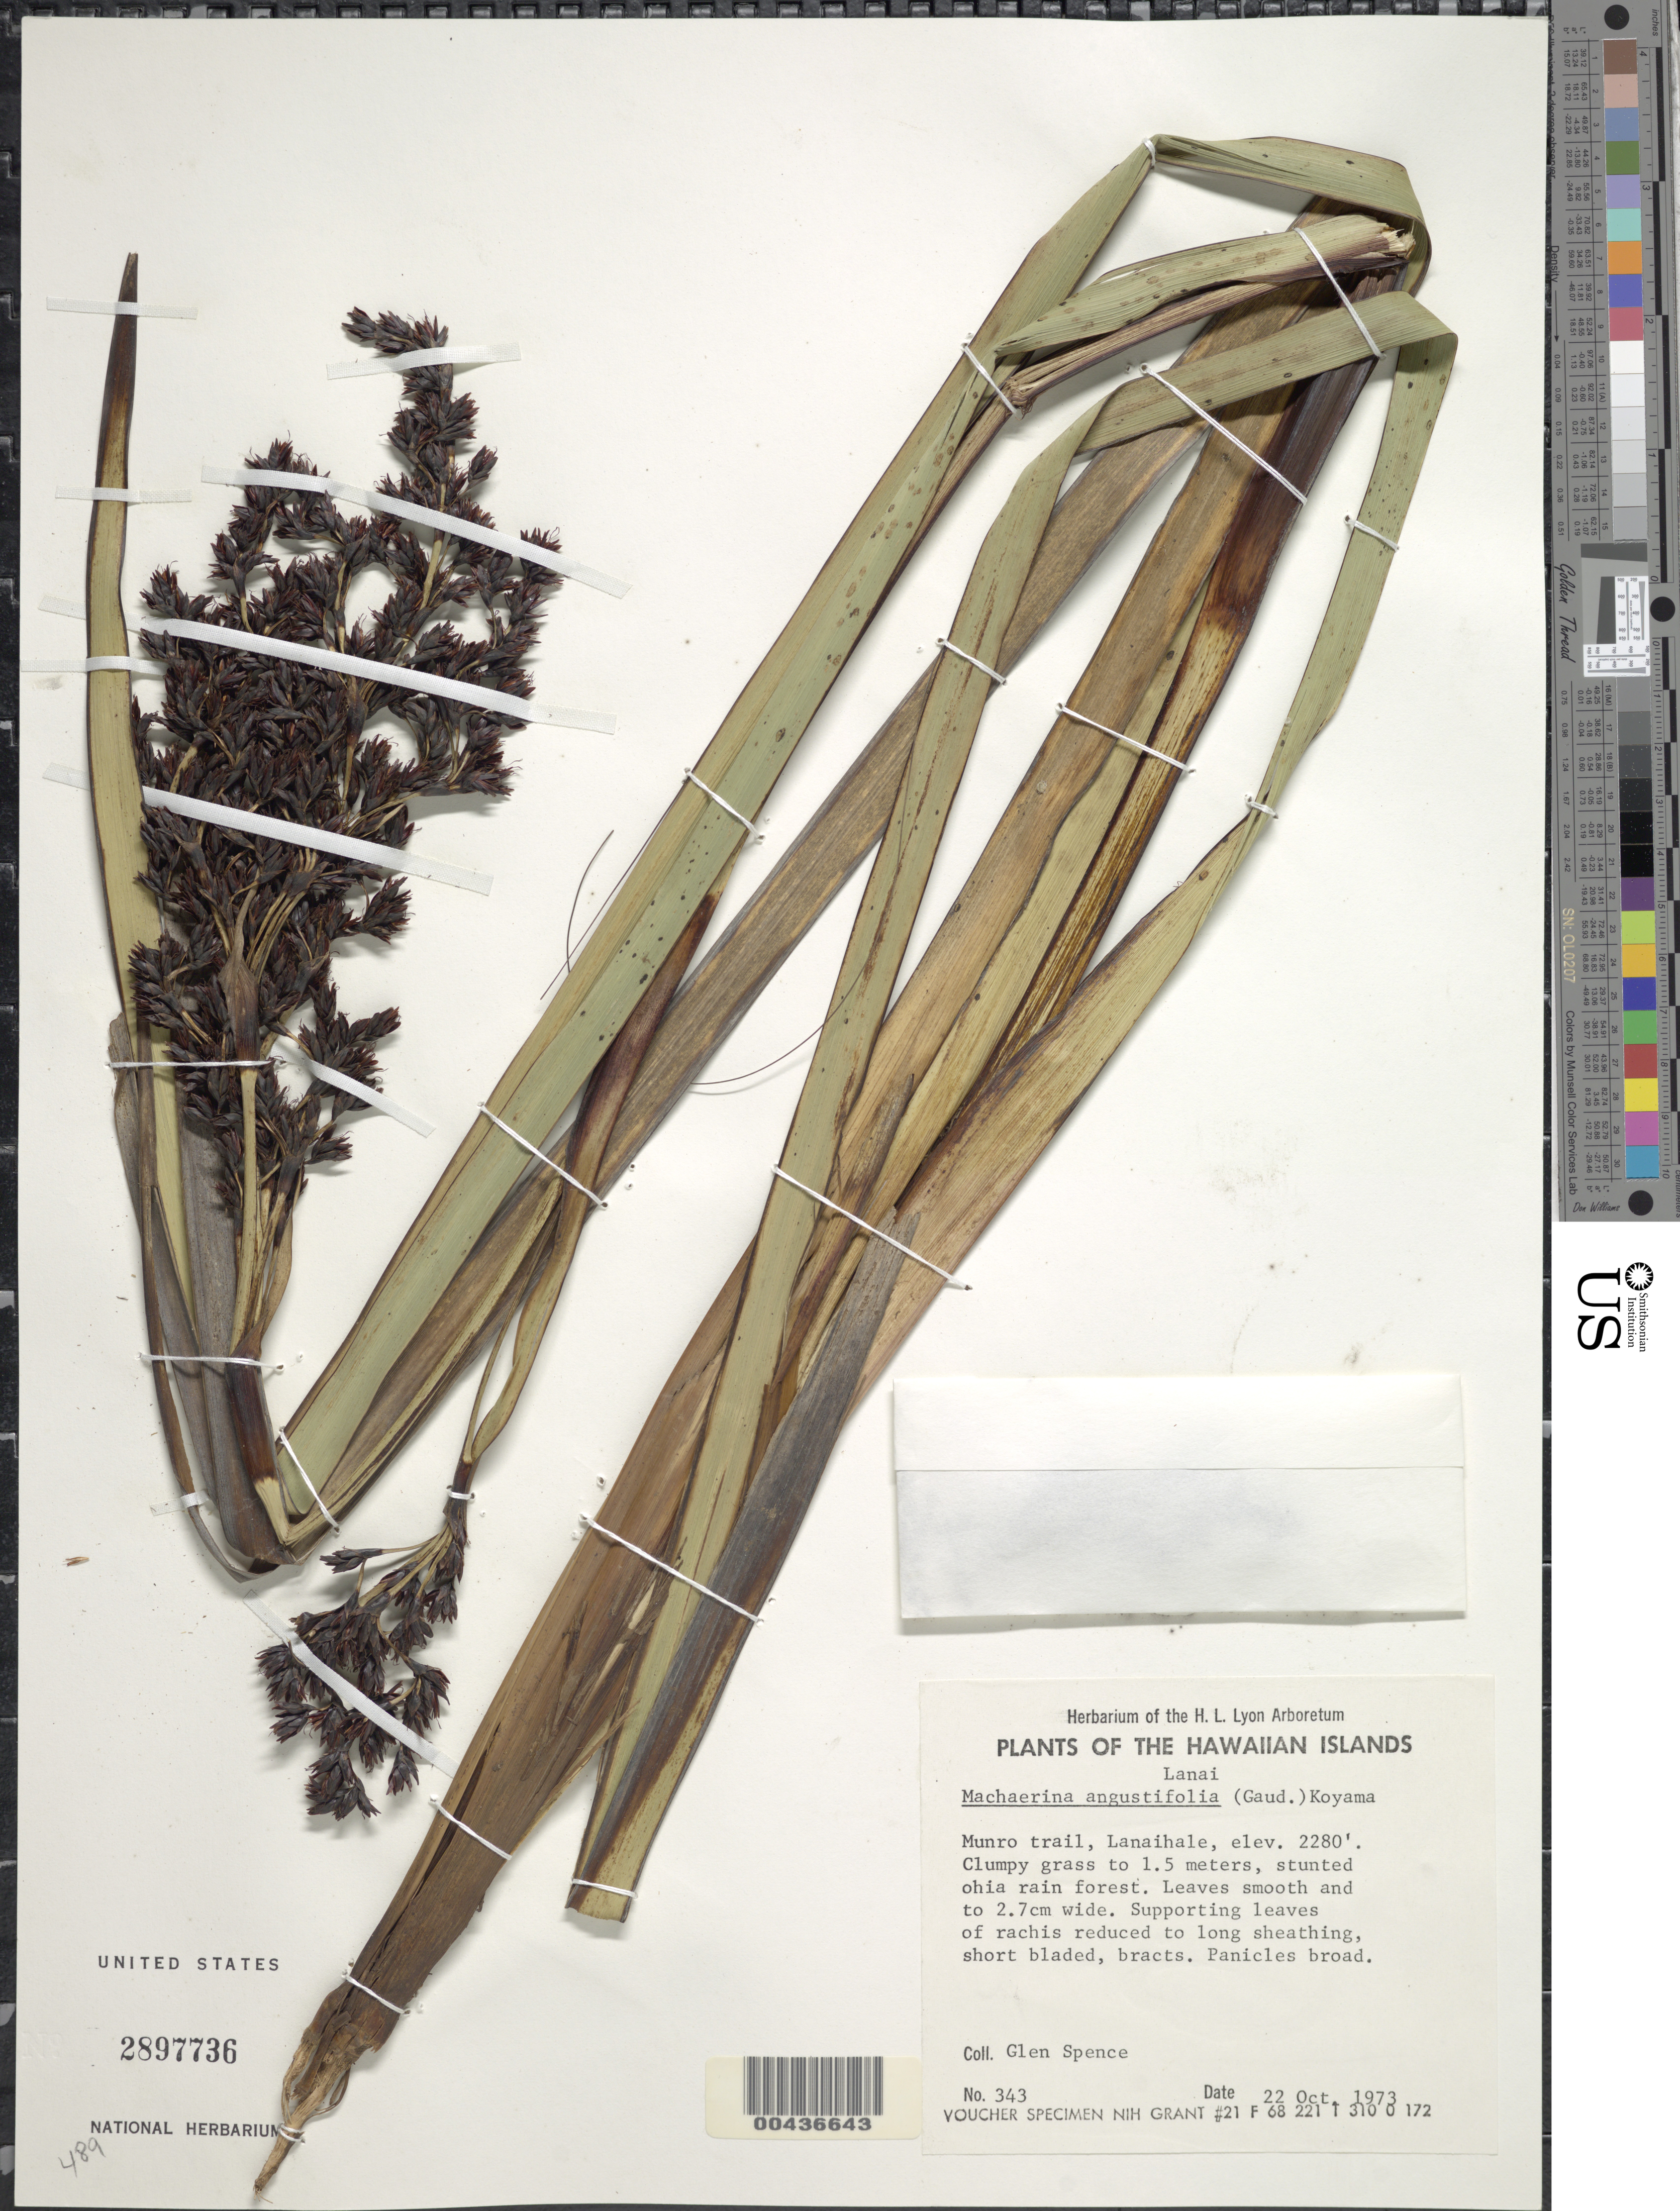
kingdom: Plantae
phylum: Tracheophyta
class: Liliopsida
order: Poales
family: Cyperaceae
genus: Machaerina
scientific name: Machaerina angustifolia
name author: (Gaudich.) T. Koyama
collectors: G. Spence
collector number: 343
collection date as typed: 22 Oct 1973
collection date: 1973-10-22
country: United States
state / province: Hawaii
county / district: Maui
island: Lana'i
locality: Munro trail, Lanaihale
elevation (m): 695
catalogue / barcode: US 2897736